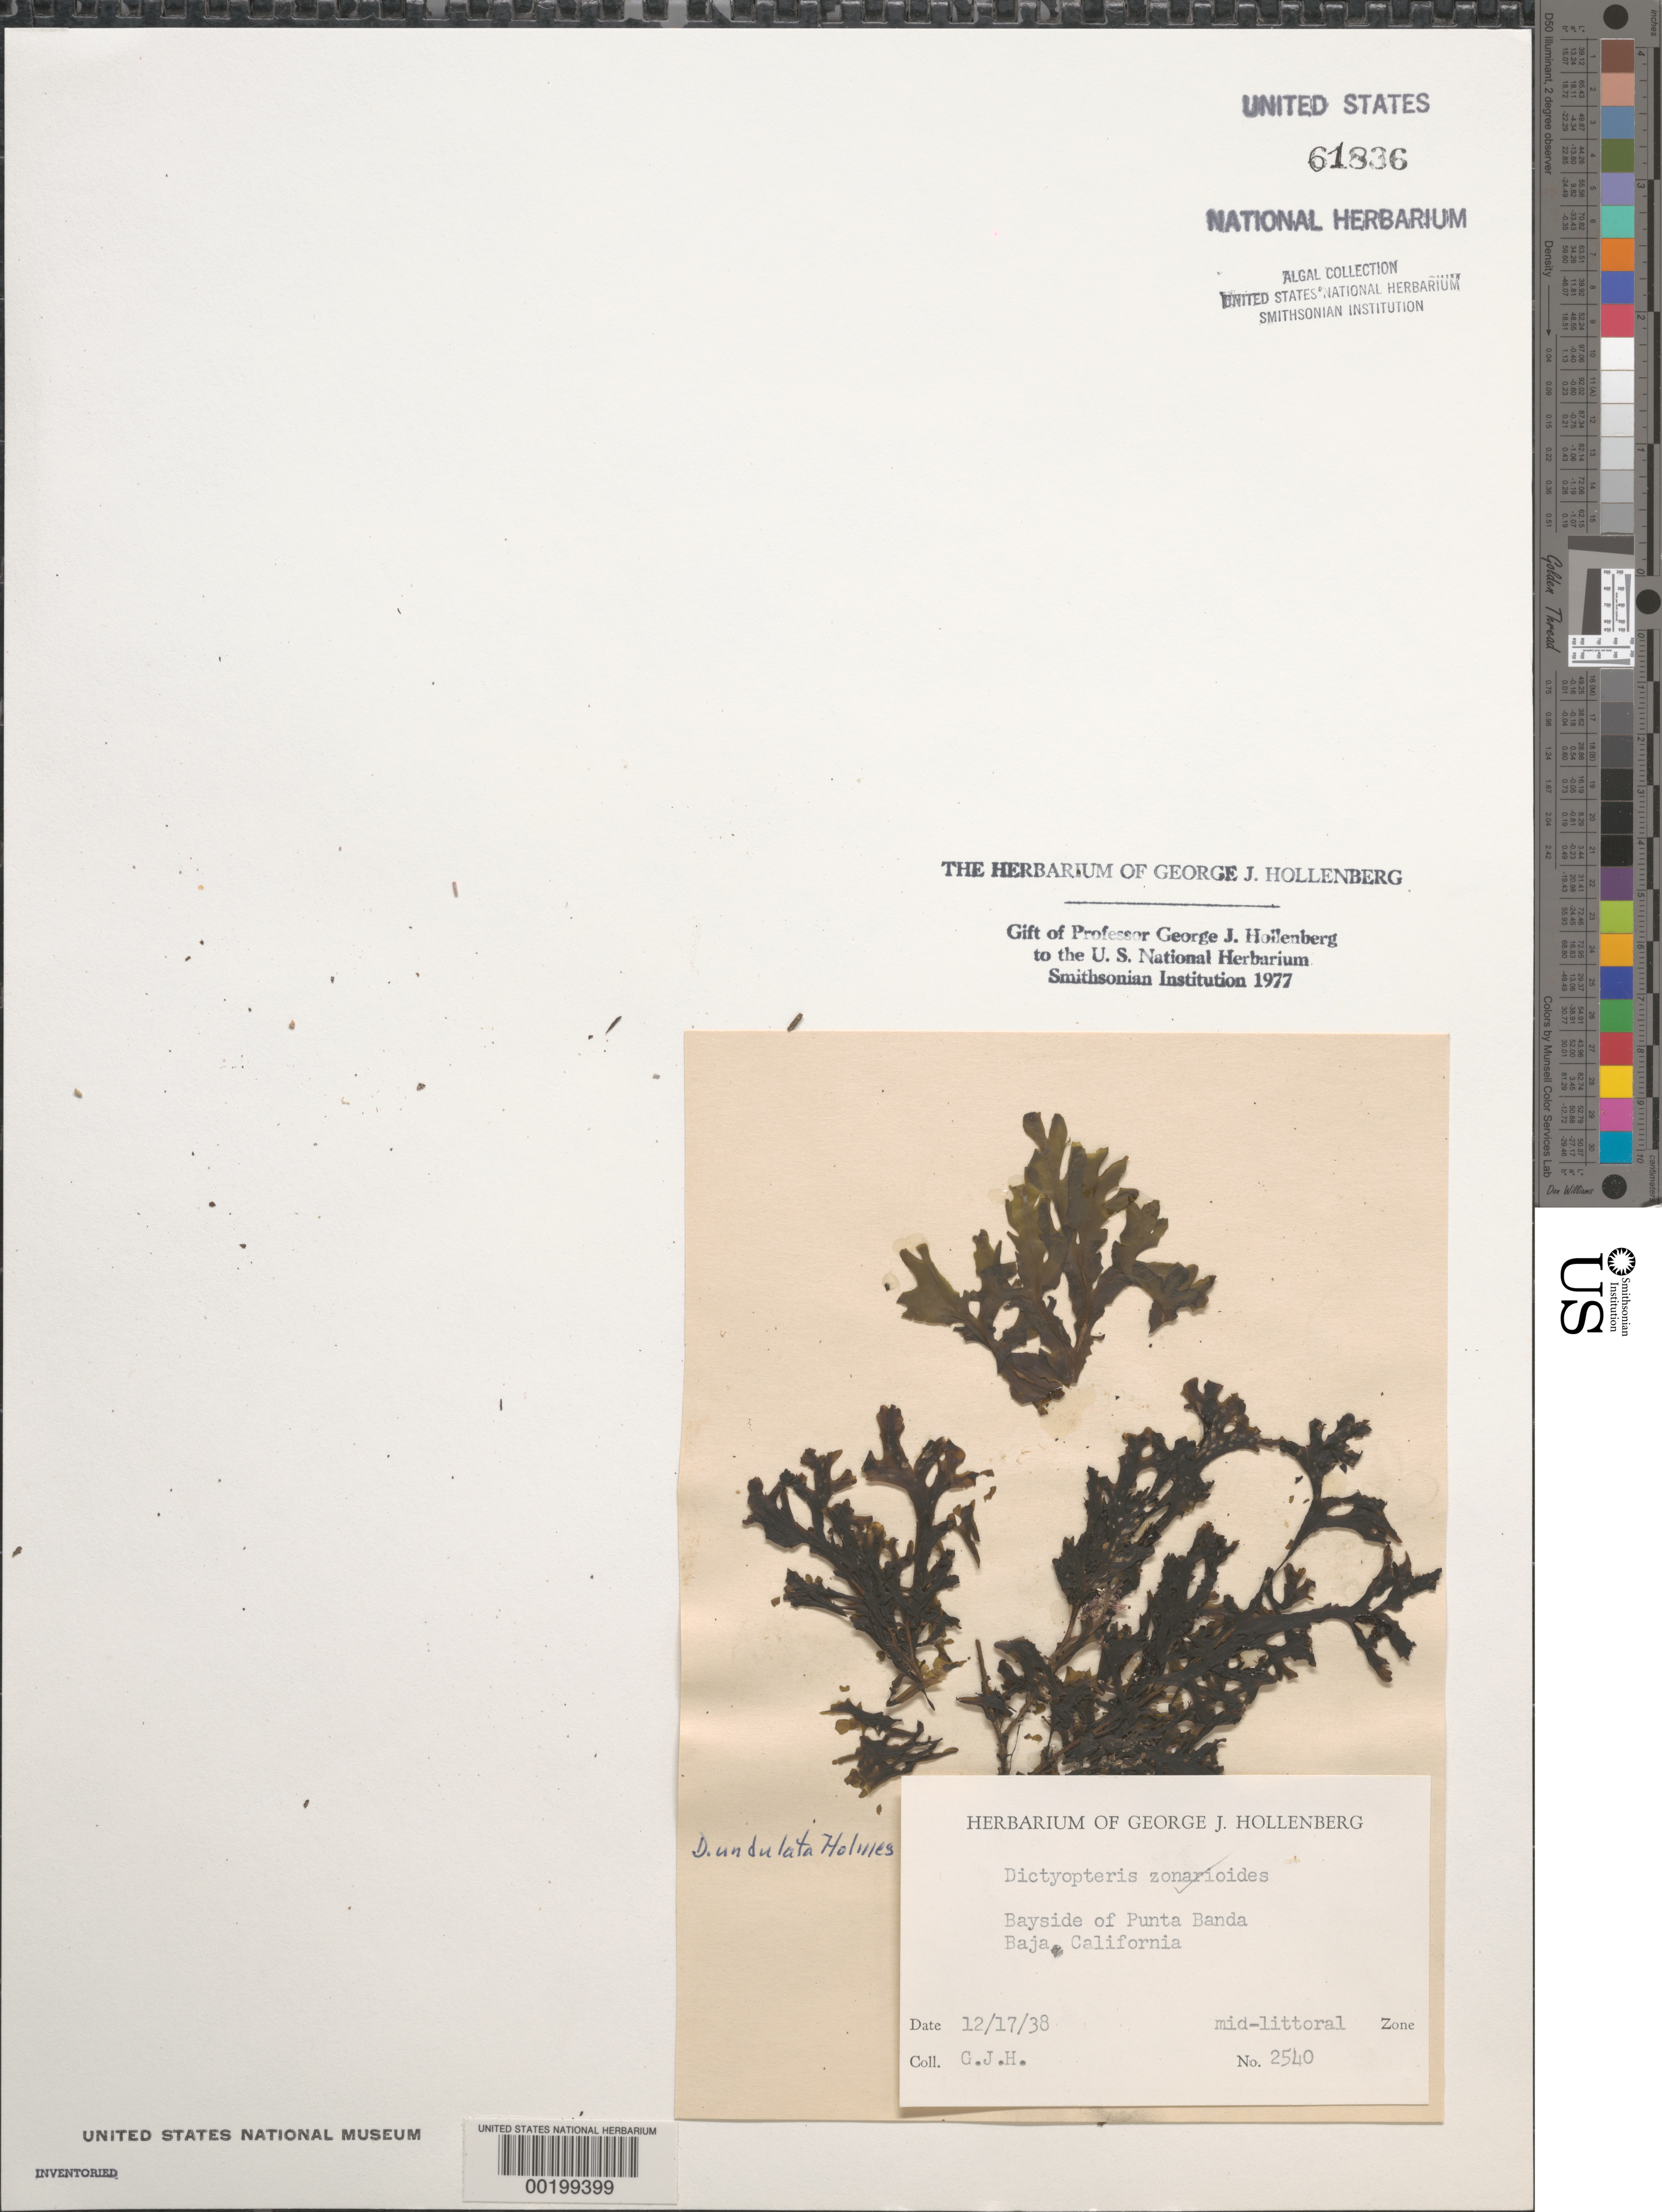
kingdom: Chromista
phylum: Ochrophyta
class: Phaeophyceae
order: Dictyotales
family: Dictyotaceae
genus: Dictyopteris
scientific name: Dictyopteris undulata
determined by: Hollenberg, George J.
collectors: G. Hollenberg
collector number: GJH 2540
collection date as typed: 17 Dec 1938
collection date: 1938-12-17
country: Mexico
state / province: Baja California Norte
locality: Bay side of Punta Banda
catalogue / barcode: US 61836